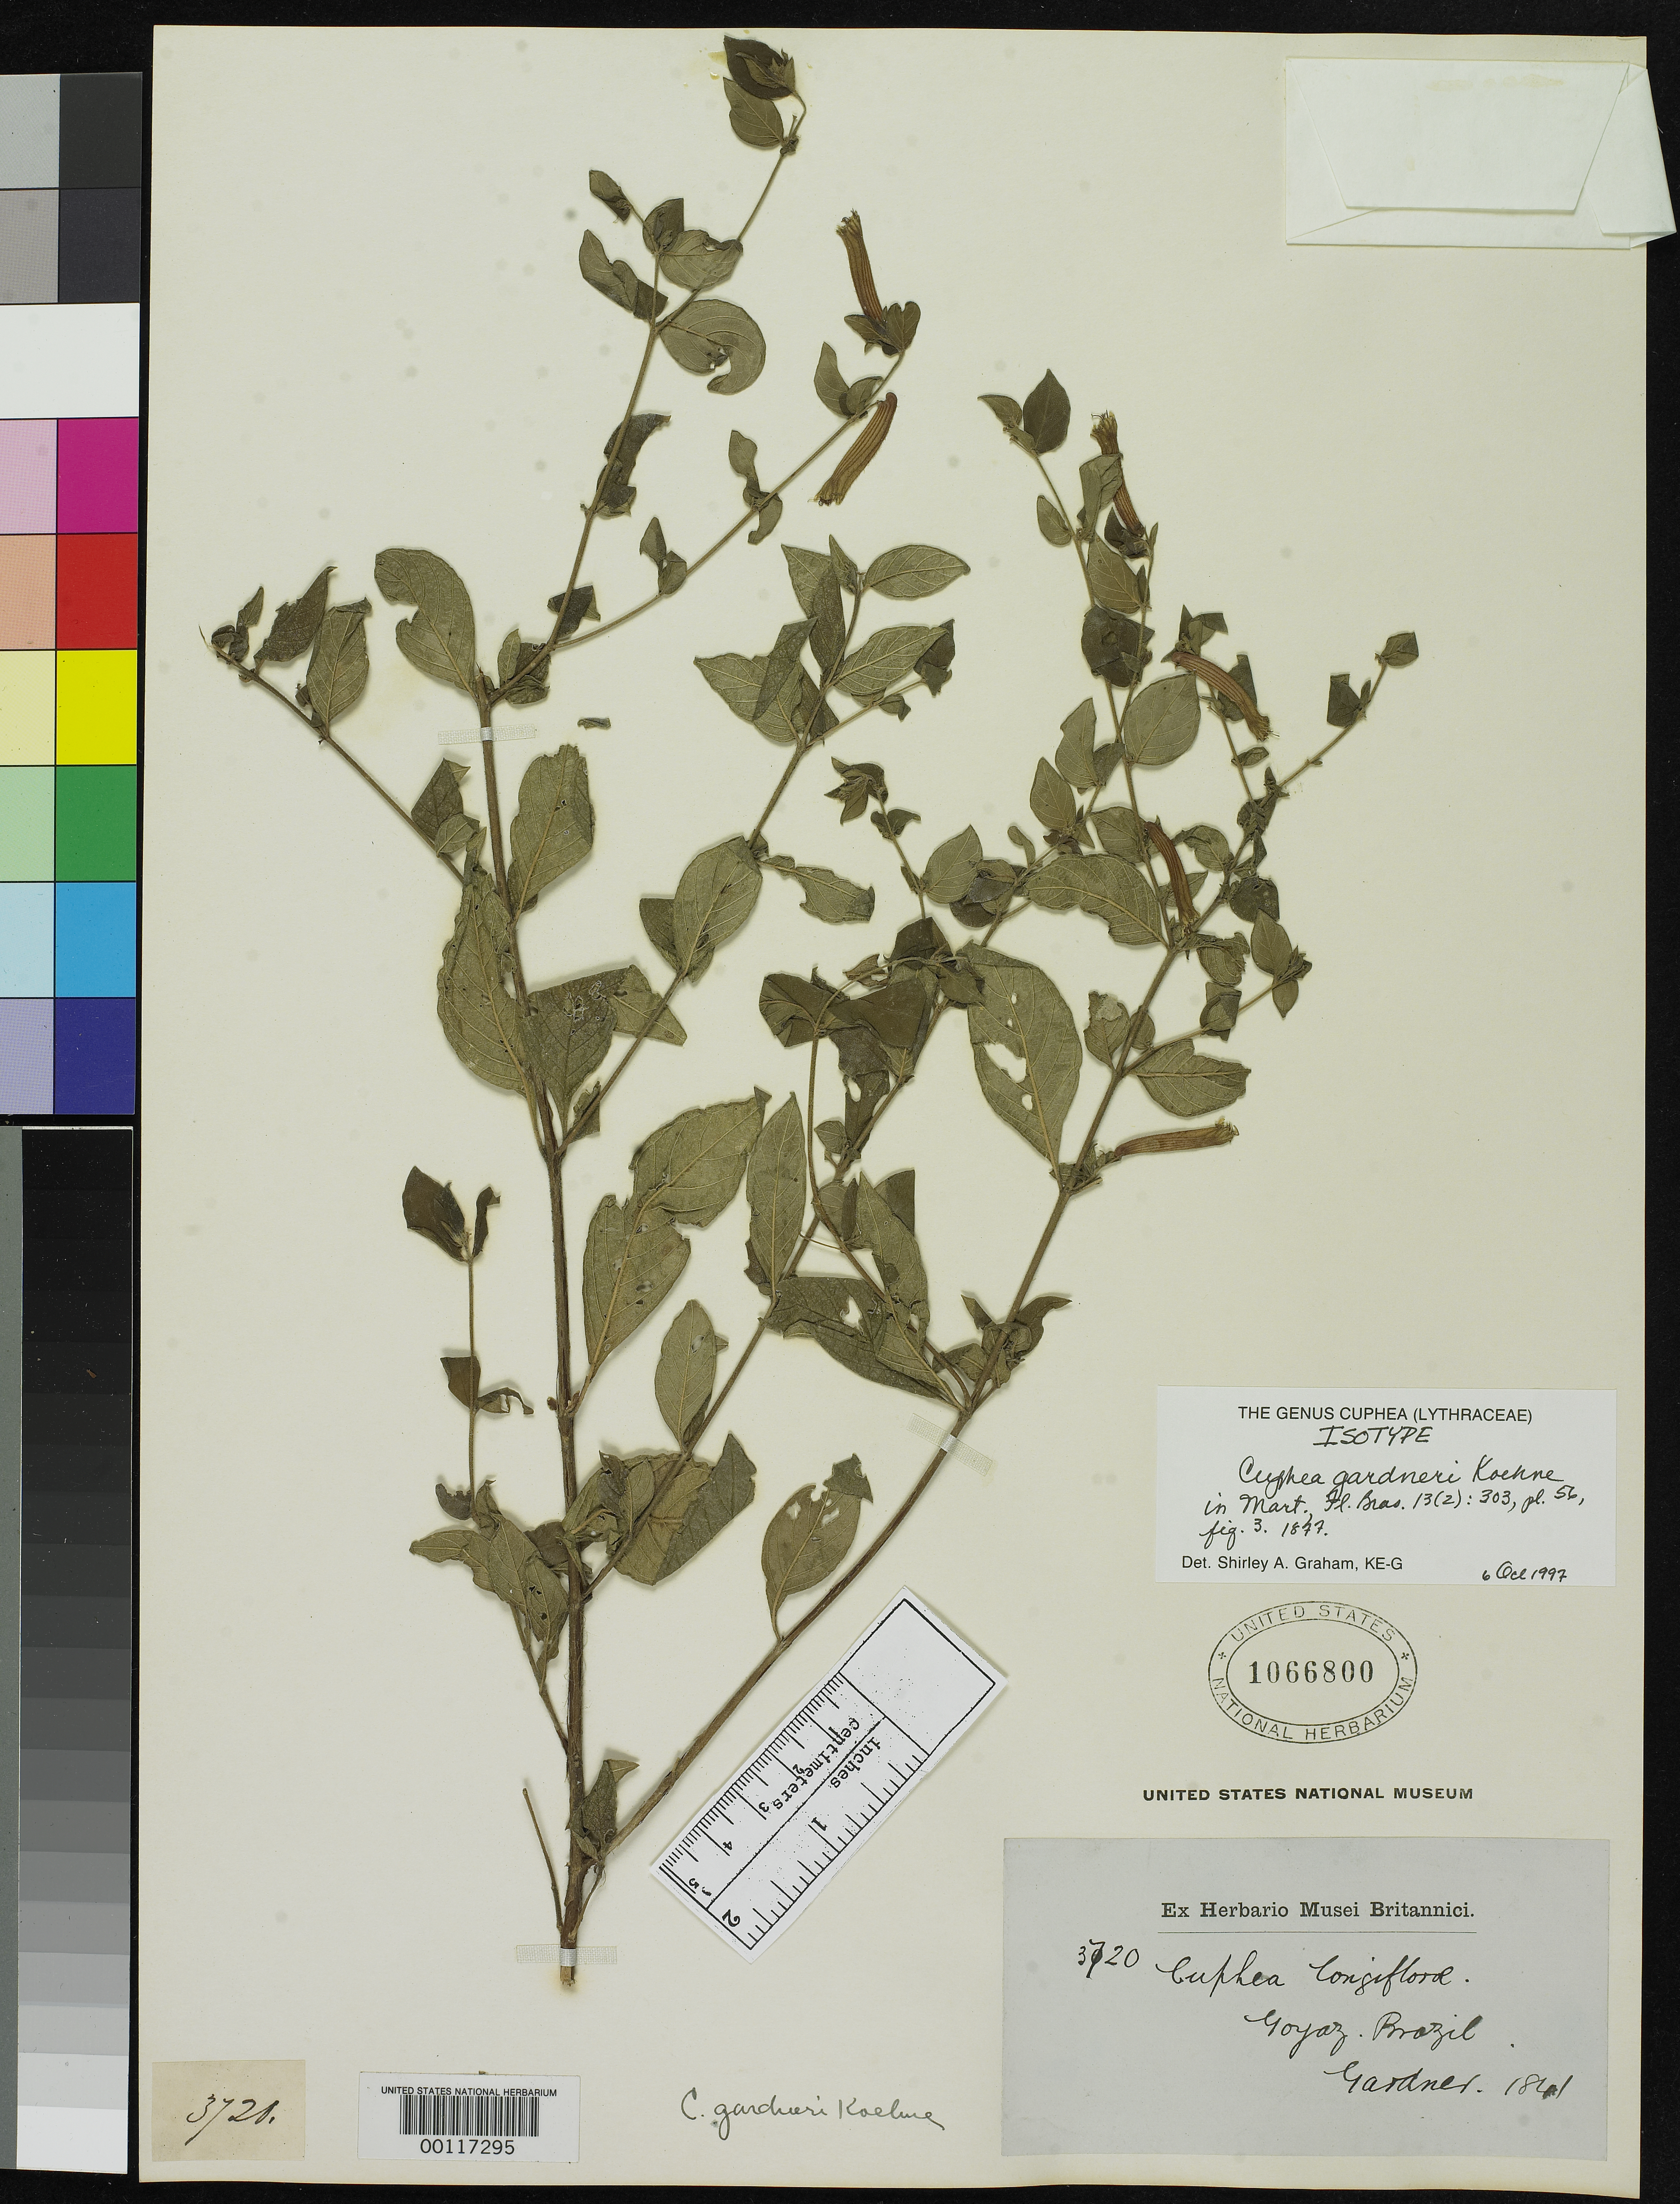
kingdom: Plantae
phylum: Tracheophyta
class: Magnoliopsida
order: Myrtales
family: Lythraceae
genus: Cuphea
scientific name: Cuphea gardneri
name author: Koehne in Mart.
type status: Type Fragment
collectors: G. Gardner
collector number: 3720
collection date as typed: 1841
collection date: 1841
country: Brazil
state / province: Goiás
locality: Inter Porto Imperial et Lunie, ad flum Tocantins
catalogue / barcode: US 1066800